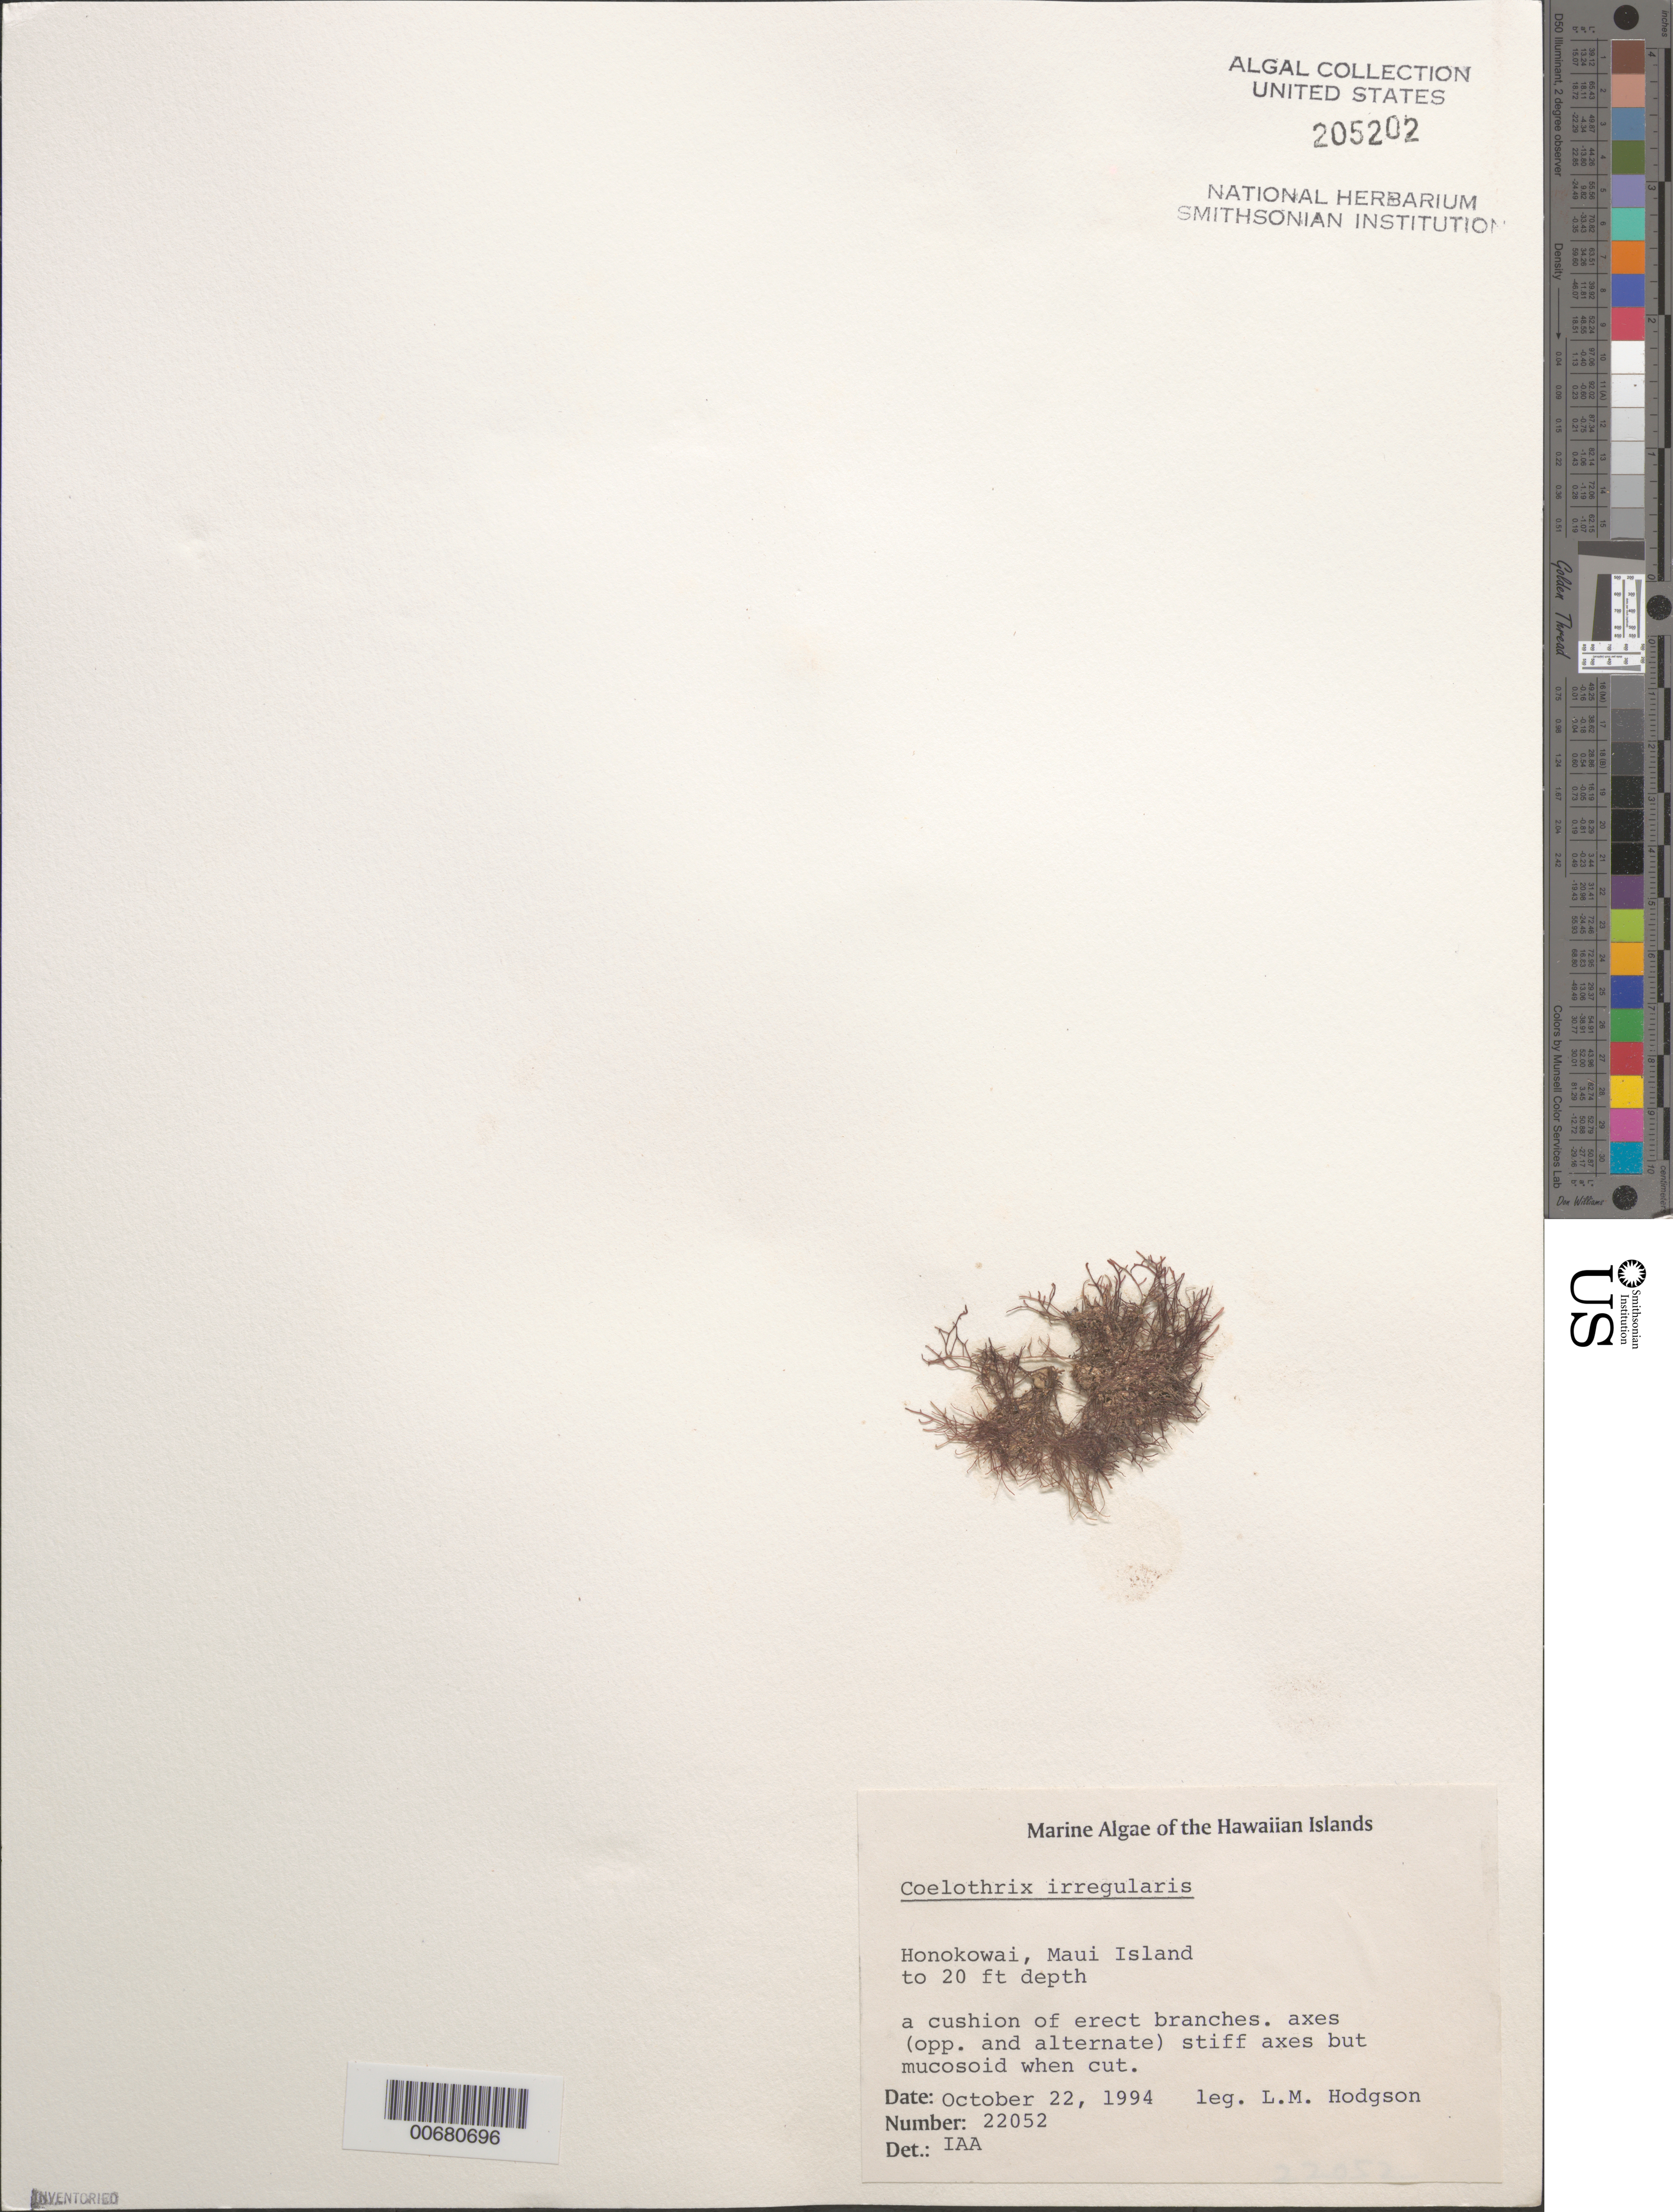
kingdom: Plantae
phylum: Rhodophyta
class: Florideophyceae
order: Rhodymeniales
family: Champiaceae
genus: Coelothrix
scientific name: Coelothrix irregularis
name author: (Harv.) Børgesen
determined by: Abbott, Isabella A.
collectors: L. M. Hodgson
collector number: IAA 22052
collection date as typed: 22 Oct 1994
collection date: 1994-10-22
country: United States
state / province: Hawaii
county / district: Maui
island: Maui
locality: Honokowai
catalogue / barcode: US 205202